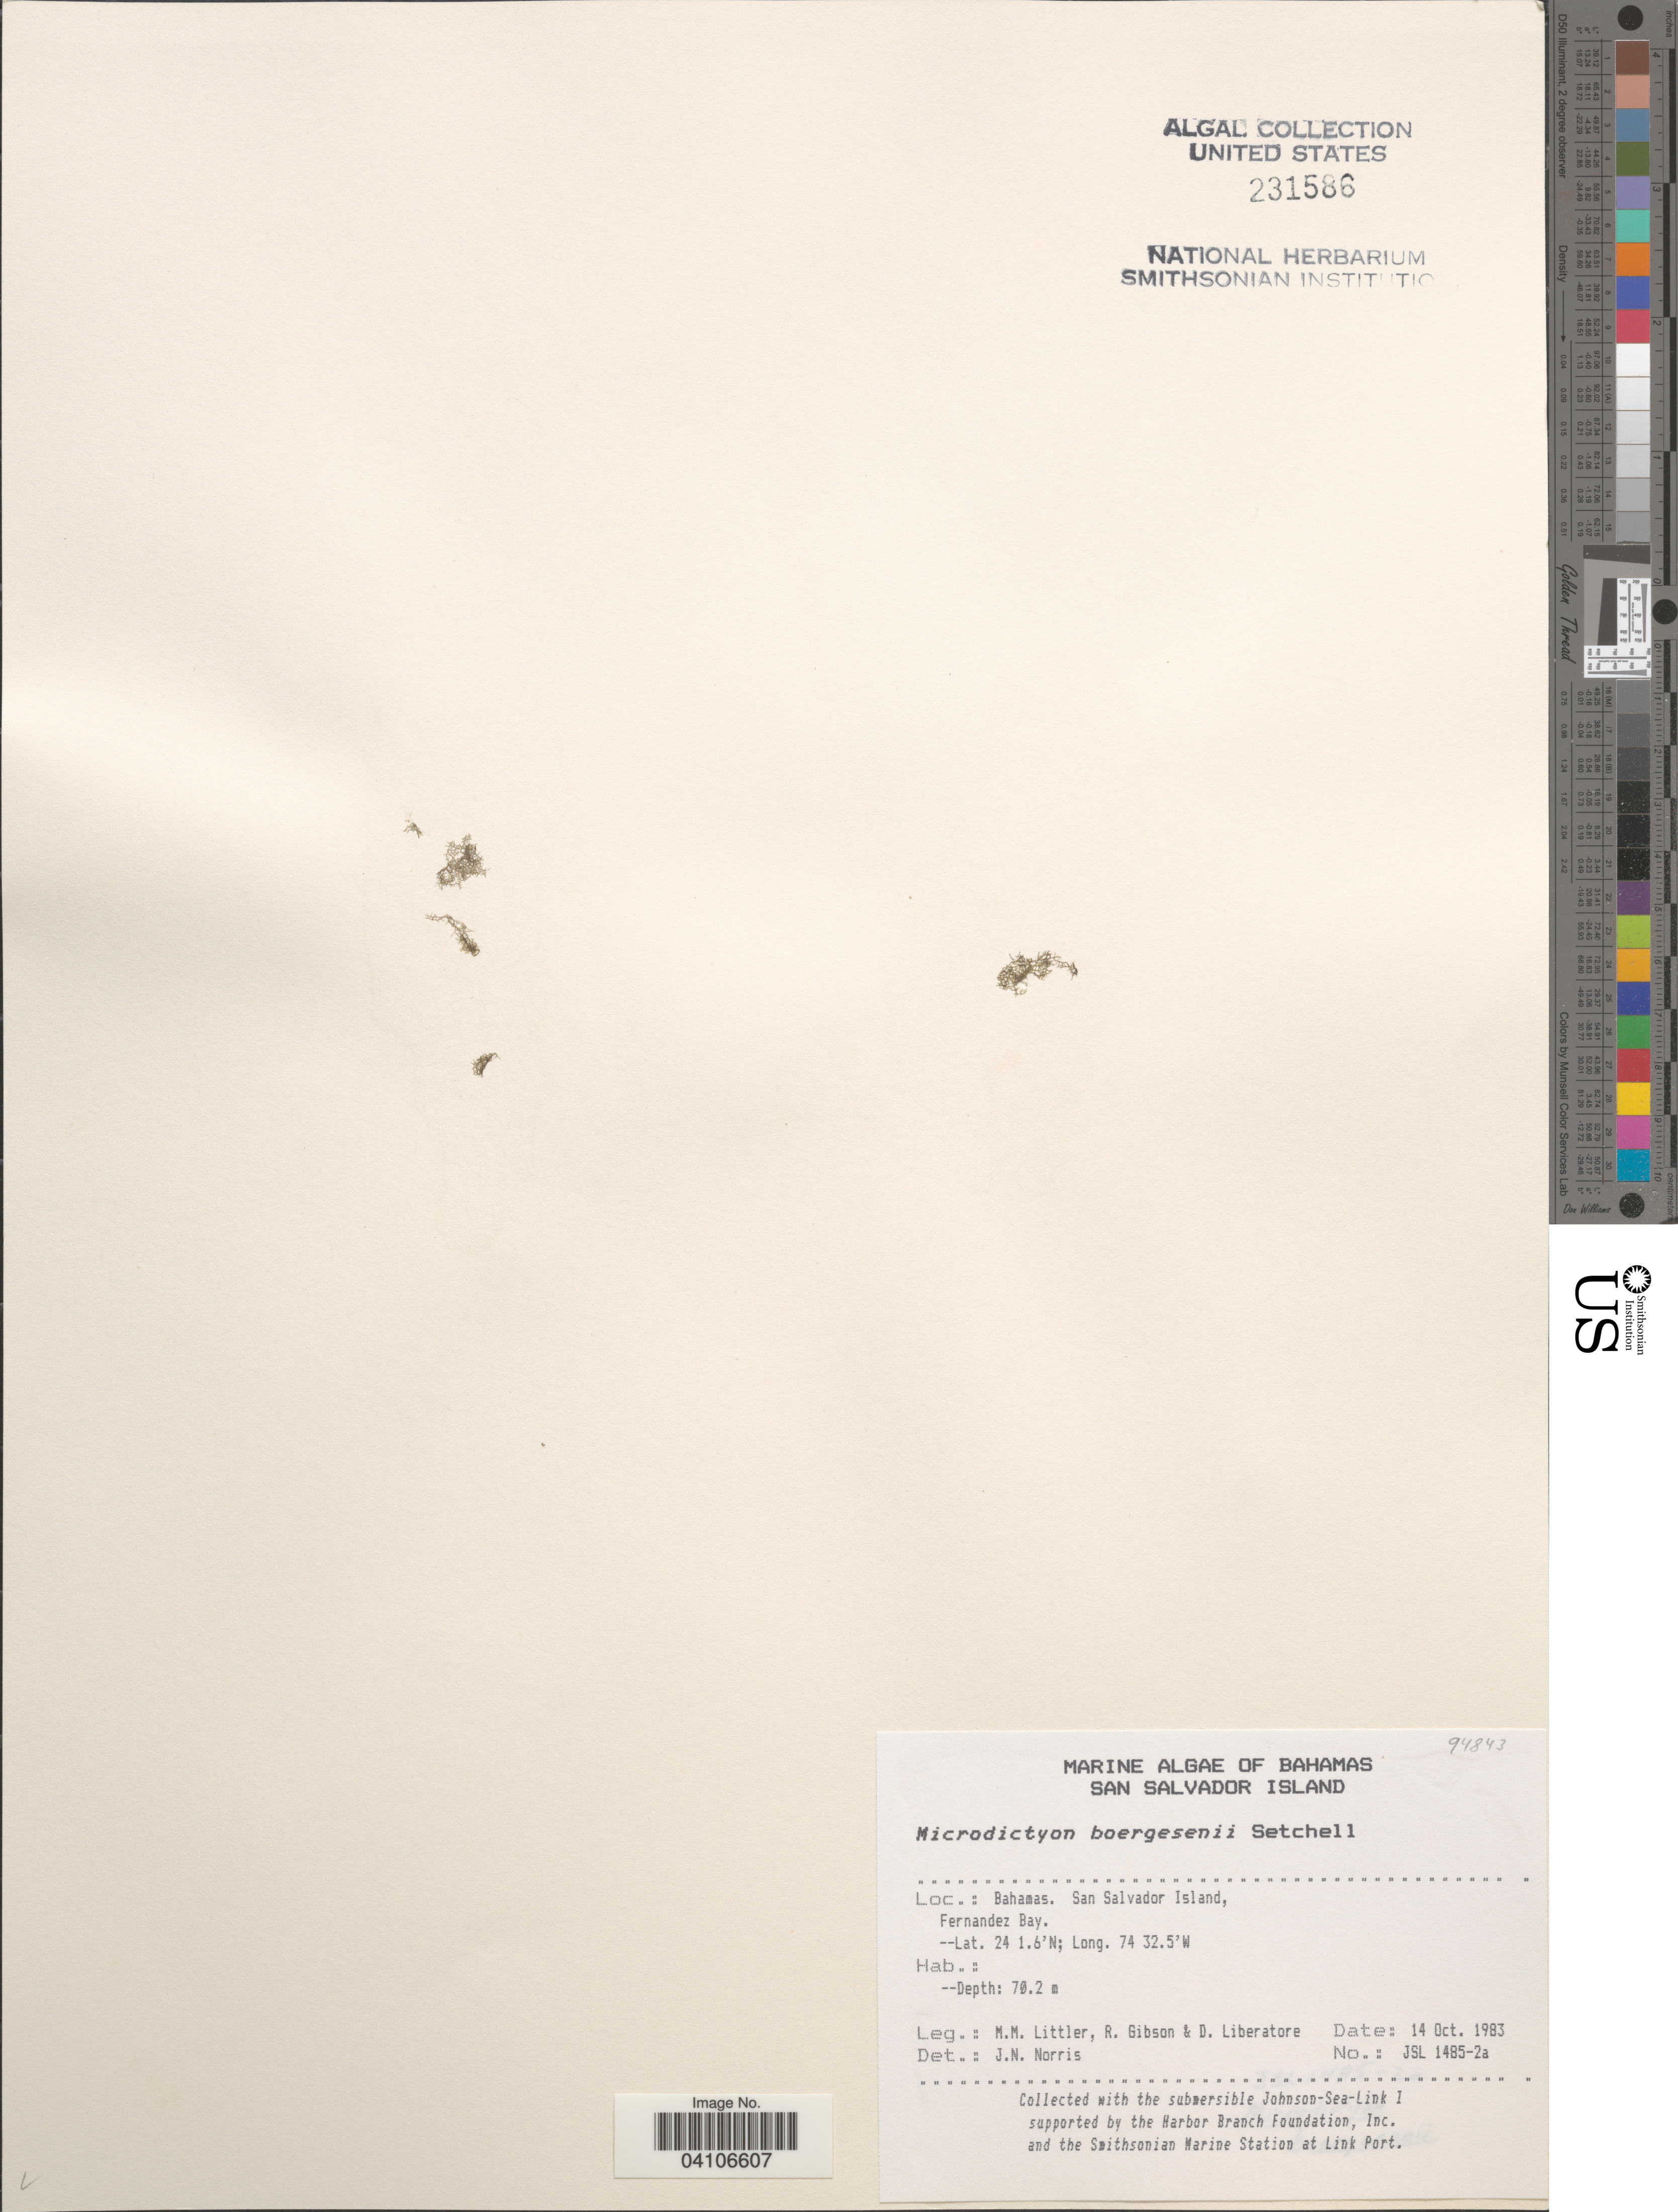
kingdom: Plantae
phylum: Chlorophyta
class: Ulvophyceae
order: Cladophorales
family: Anadyomenaceae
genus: Microdictyon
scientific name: Microdictyon boergesenii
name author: Setch.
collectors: R. Gibson & D. Liberatore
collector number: JSL 1485-2a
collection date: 1983-10-14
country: Bahamas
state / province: San Salvador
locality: San Salvador Island, Fernandez Bay.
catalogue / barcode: US 231586